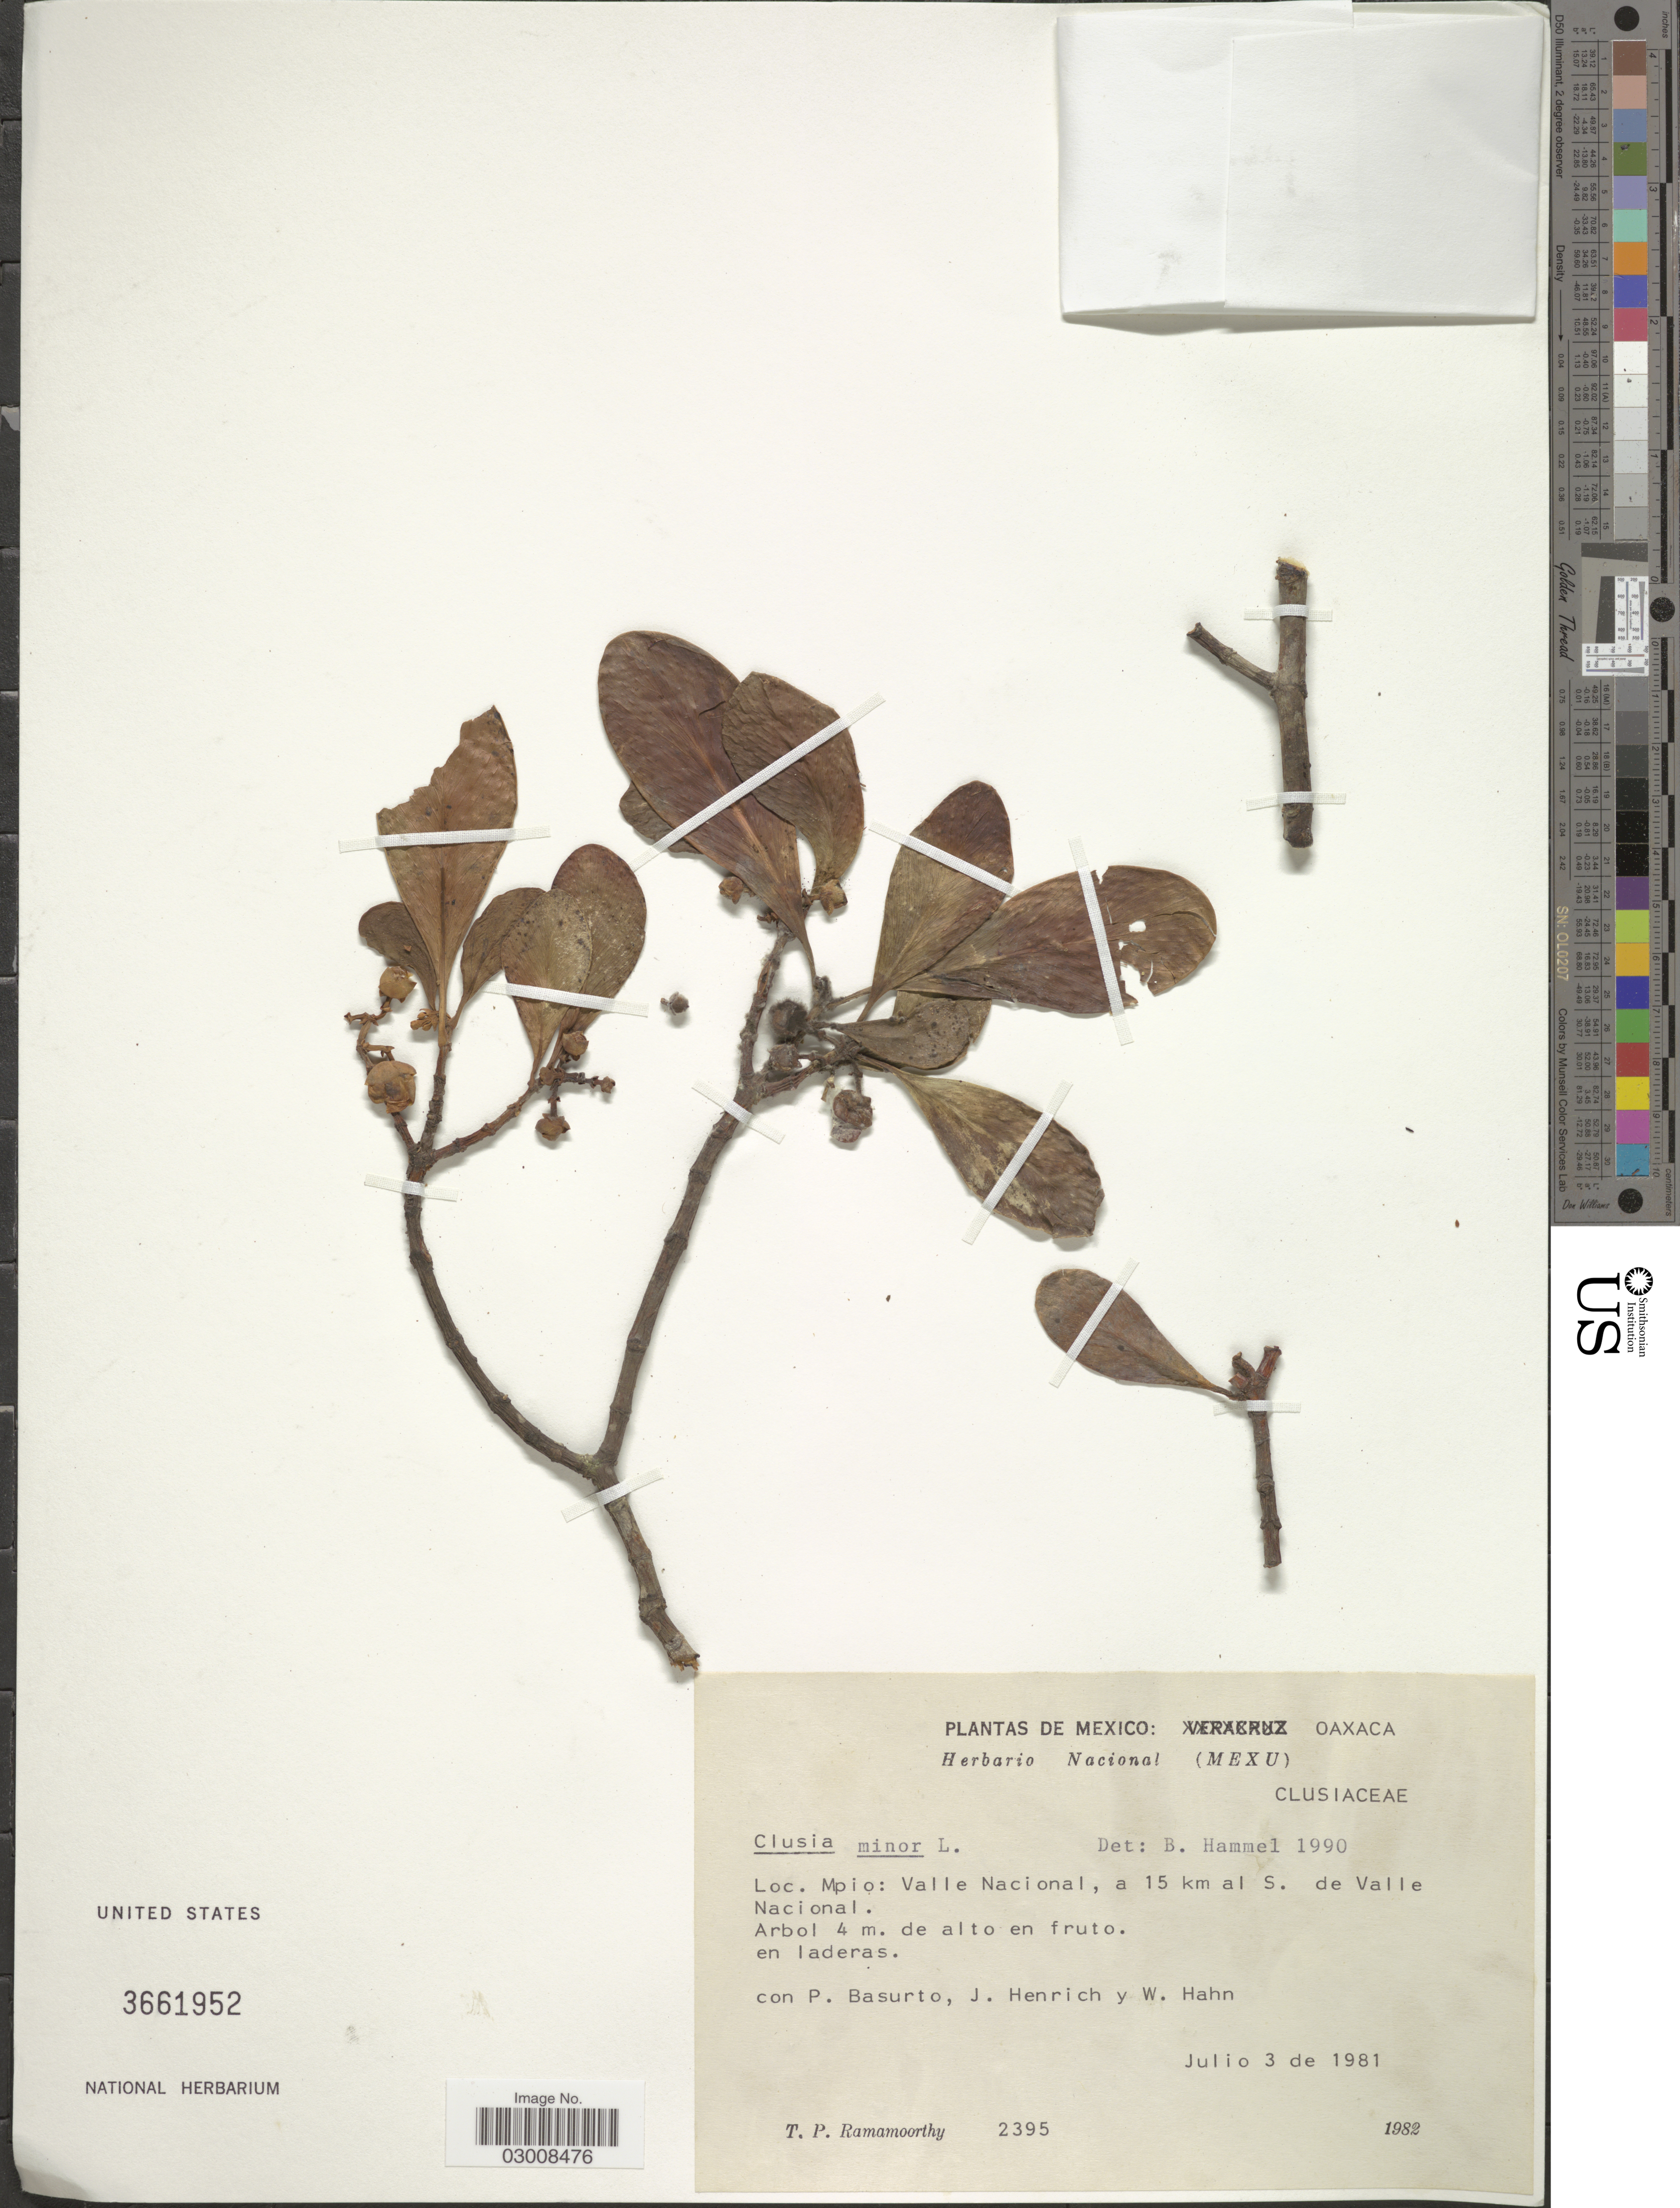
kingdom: Plantae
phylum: Tracheophyta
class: Magnoliopsida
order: Malpighiales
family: Clusiaceae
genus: Clusia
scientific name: Clusia minor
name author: L.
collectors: T. P. Ramamoorthy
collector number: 2395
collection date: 1981-07-03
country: Mexico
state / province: Oaxaca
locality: Mpio: Valle Nacional, a 15 km al S. de Valle Nacional.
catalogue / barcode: US 3661952